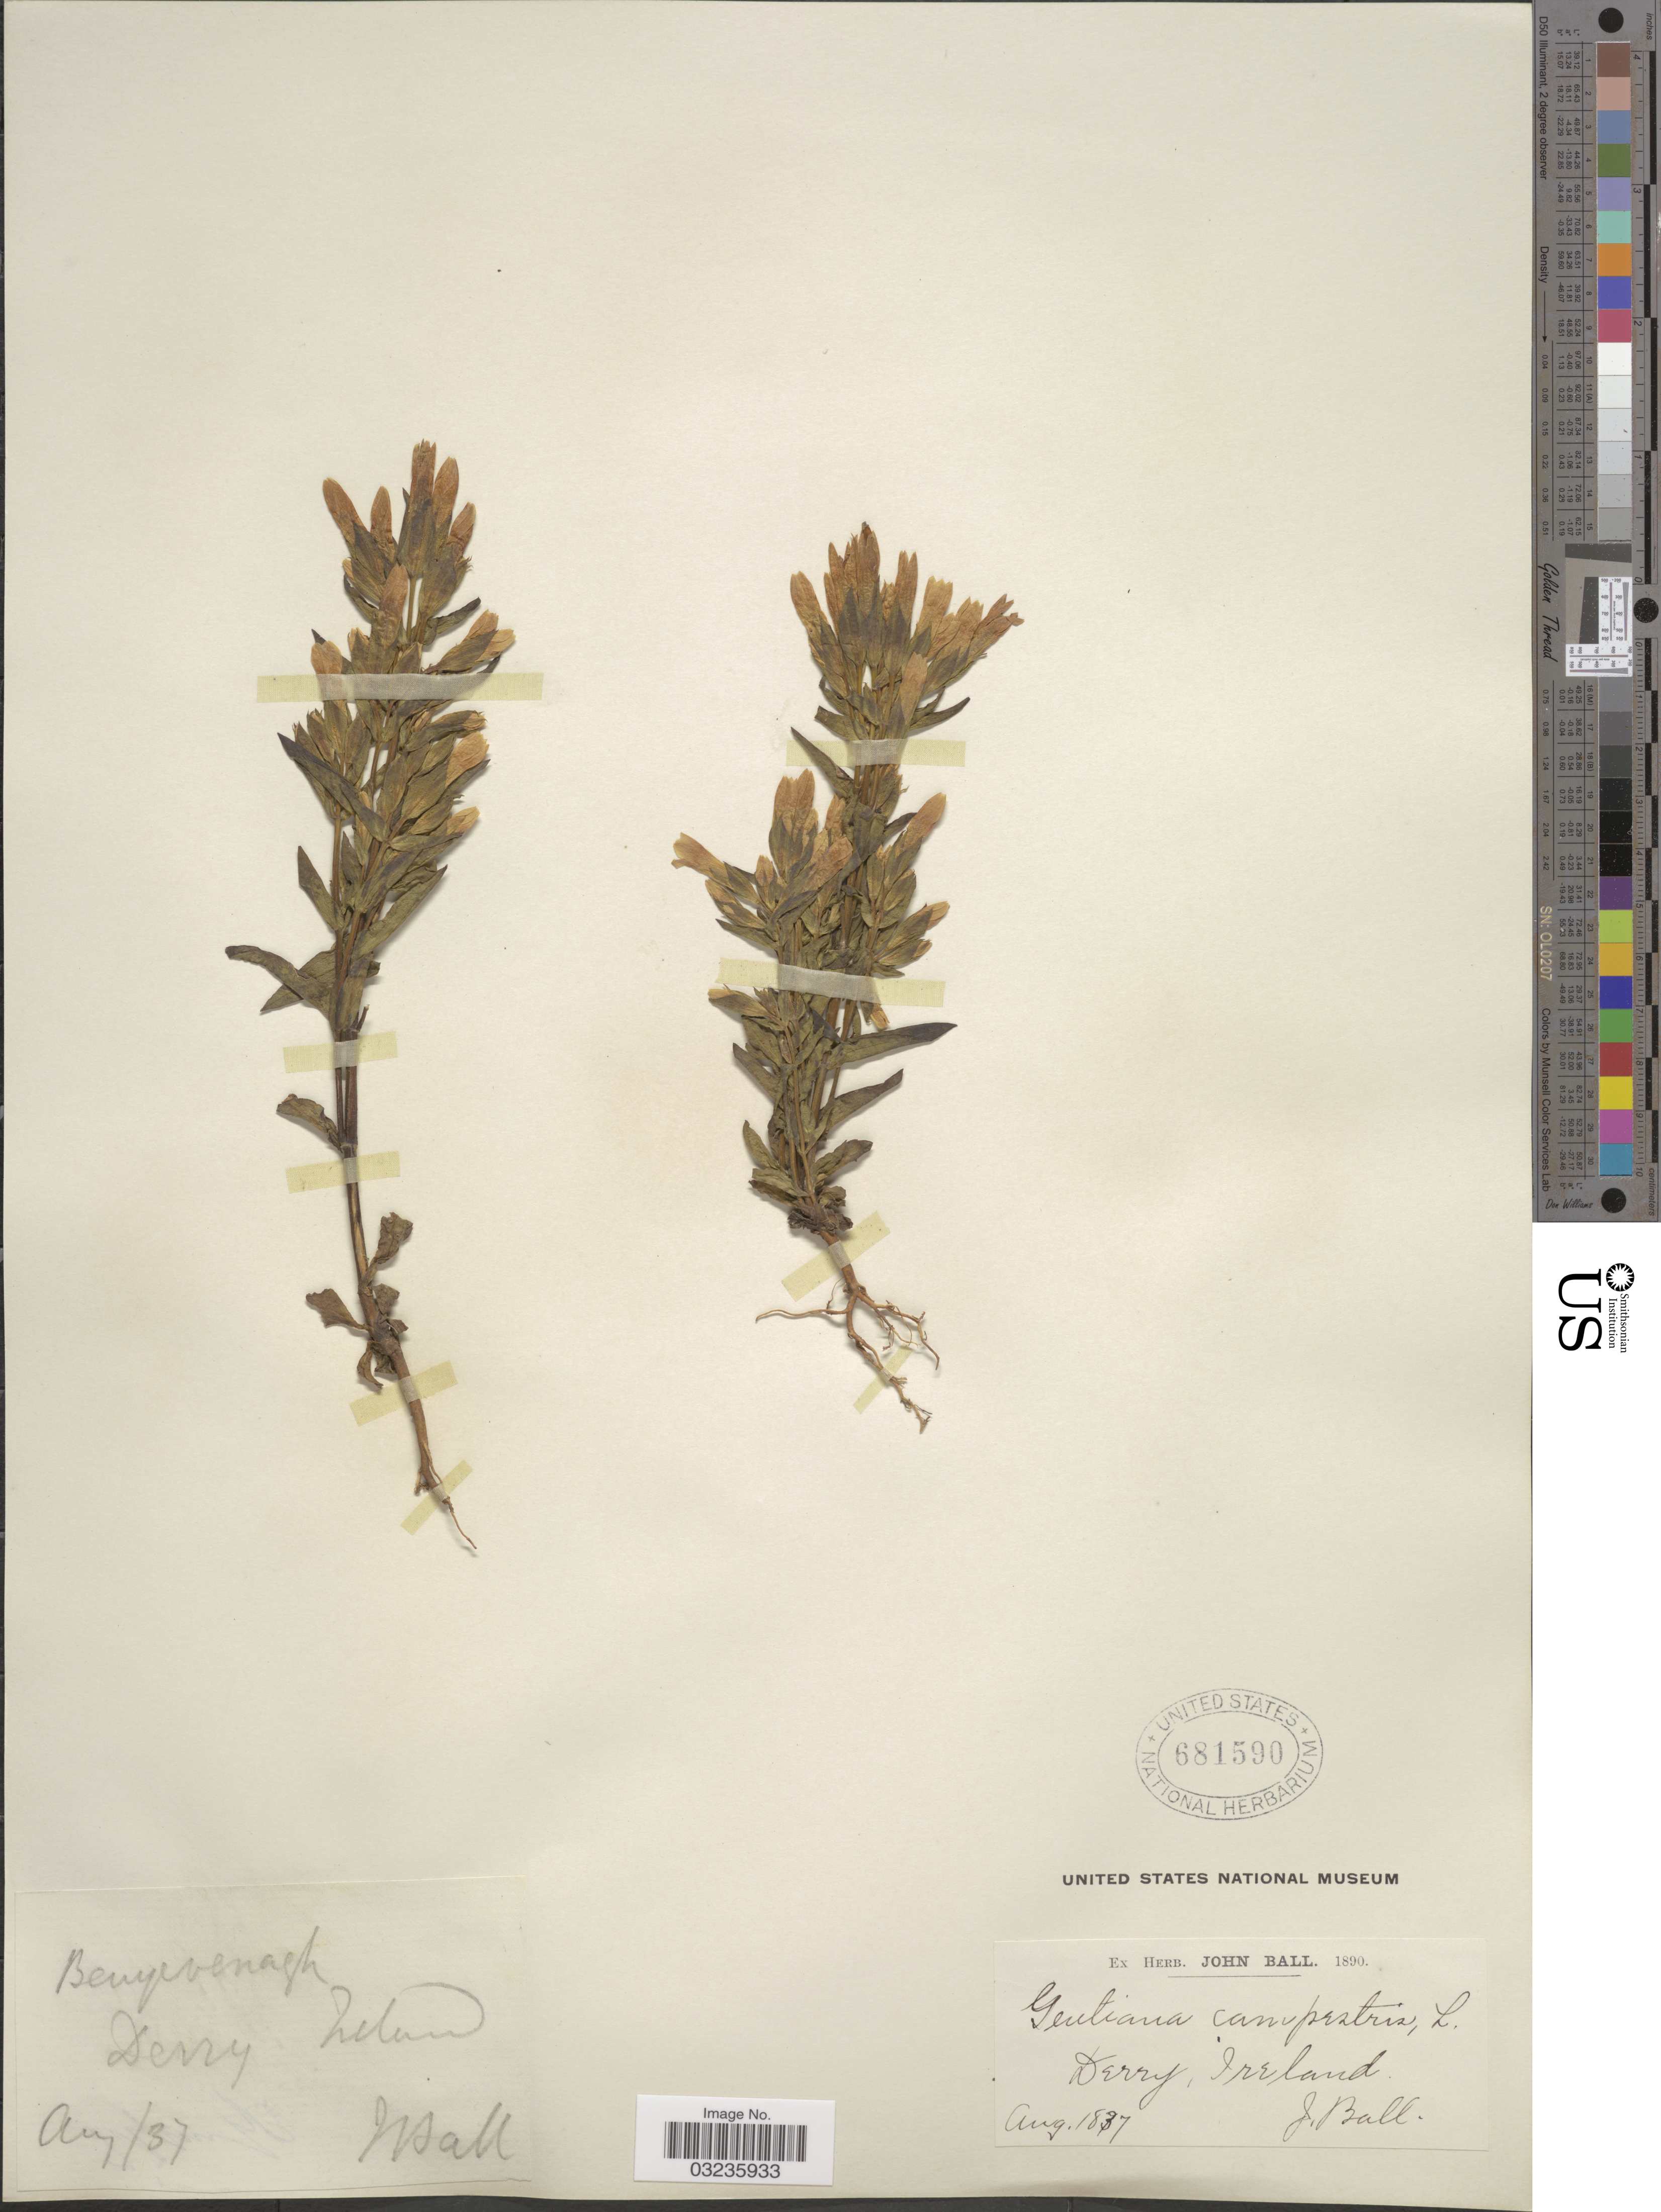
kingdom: Plantae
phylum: Tracheophyta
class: Magnoliopsida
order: Gentianales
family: Gentianaceae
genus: Gentiana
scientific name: Gentiana campestris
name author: L.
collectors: J. Ball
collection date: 1837-08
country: Iceland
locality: Derry.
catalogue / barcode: US 681590